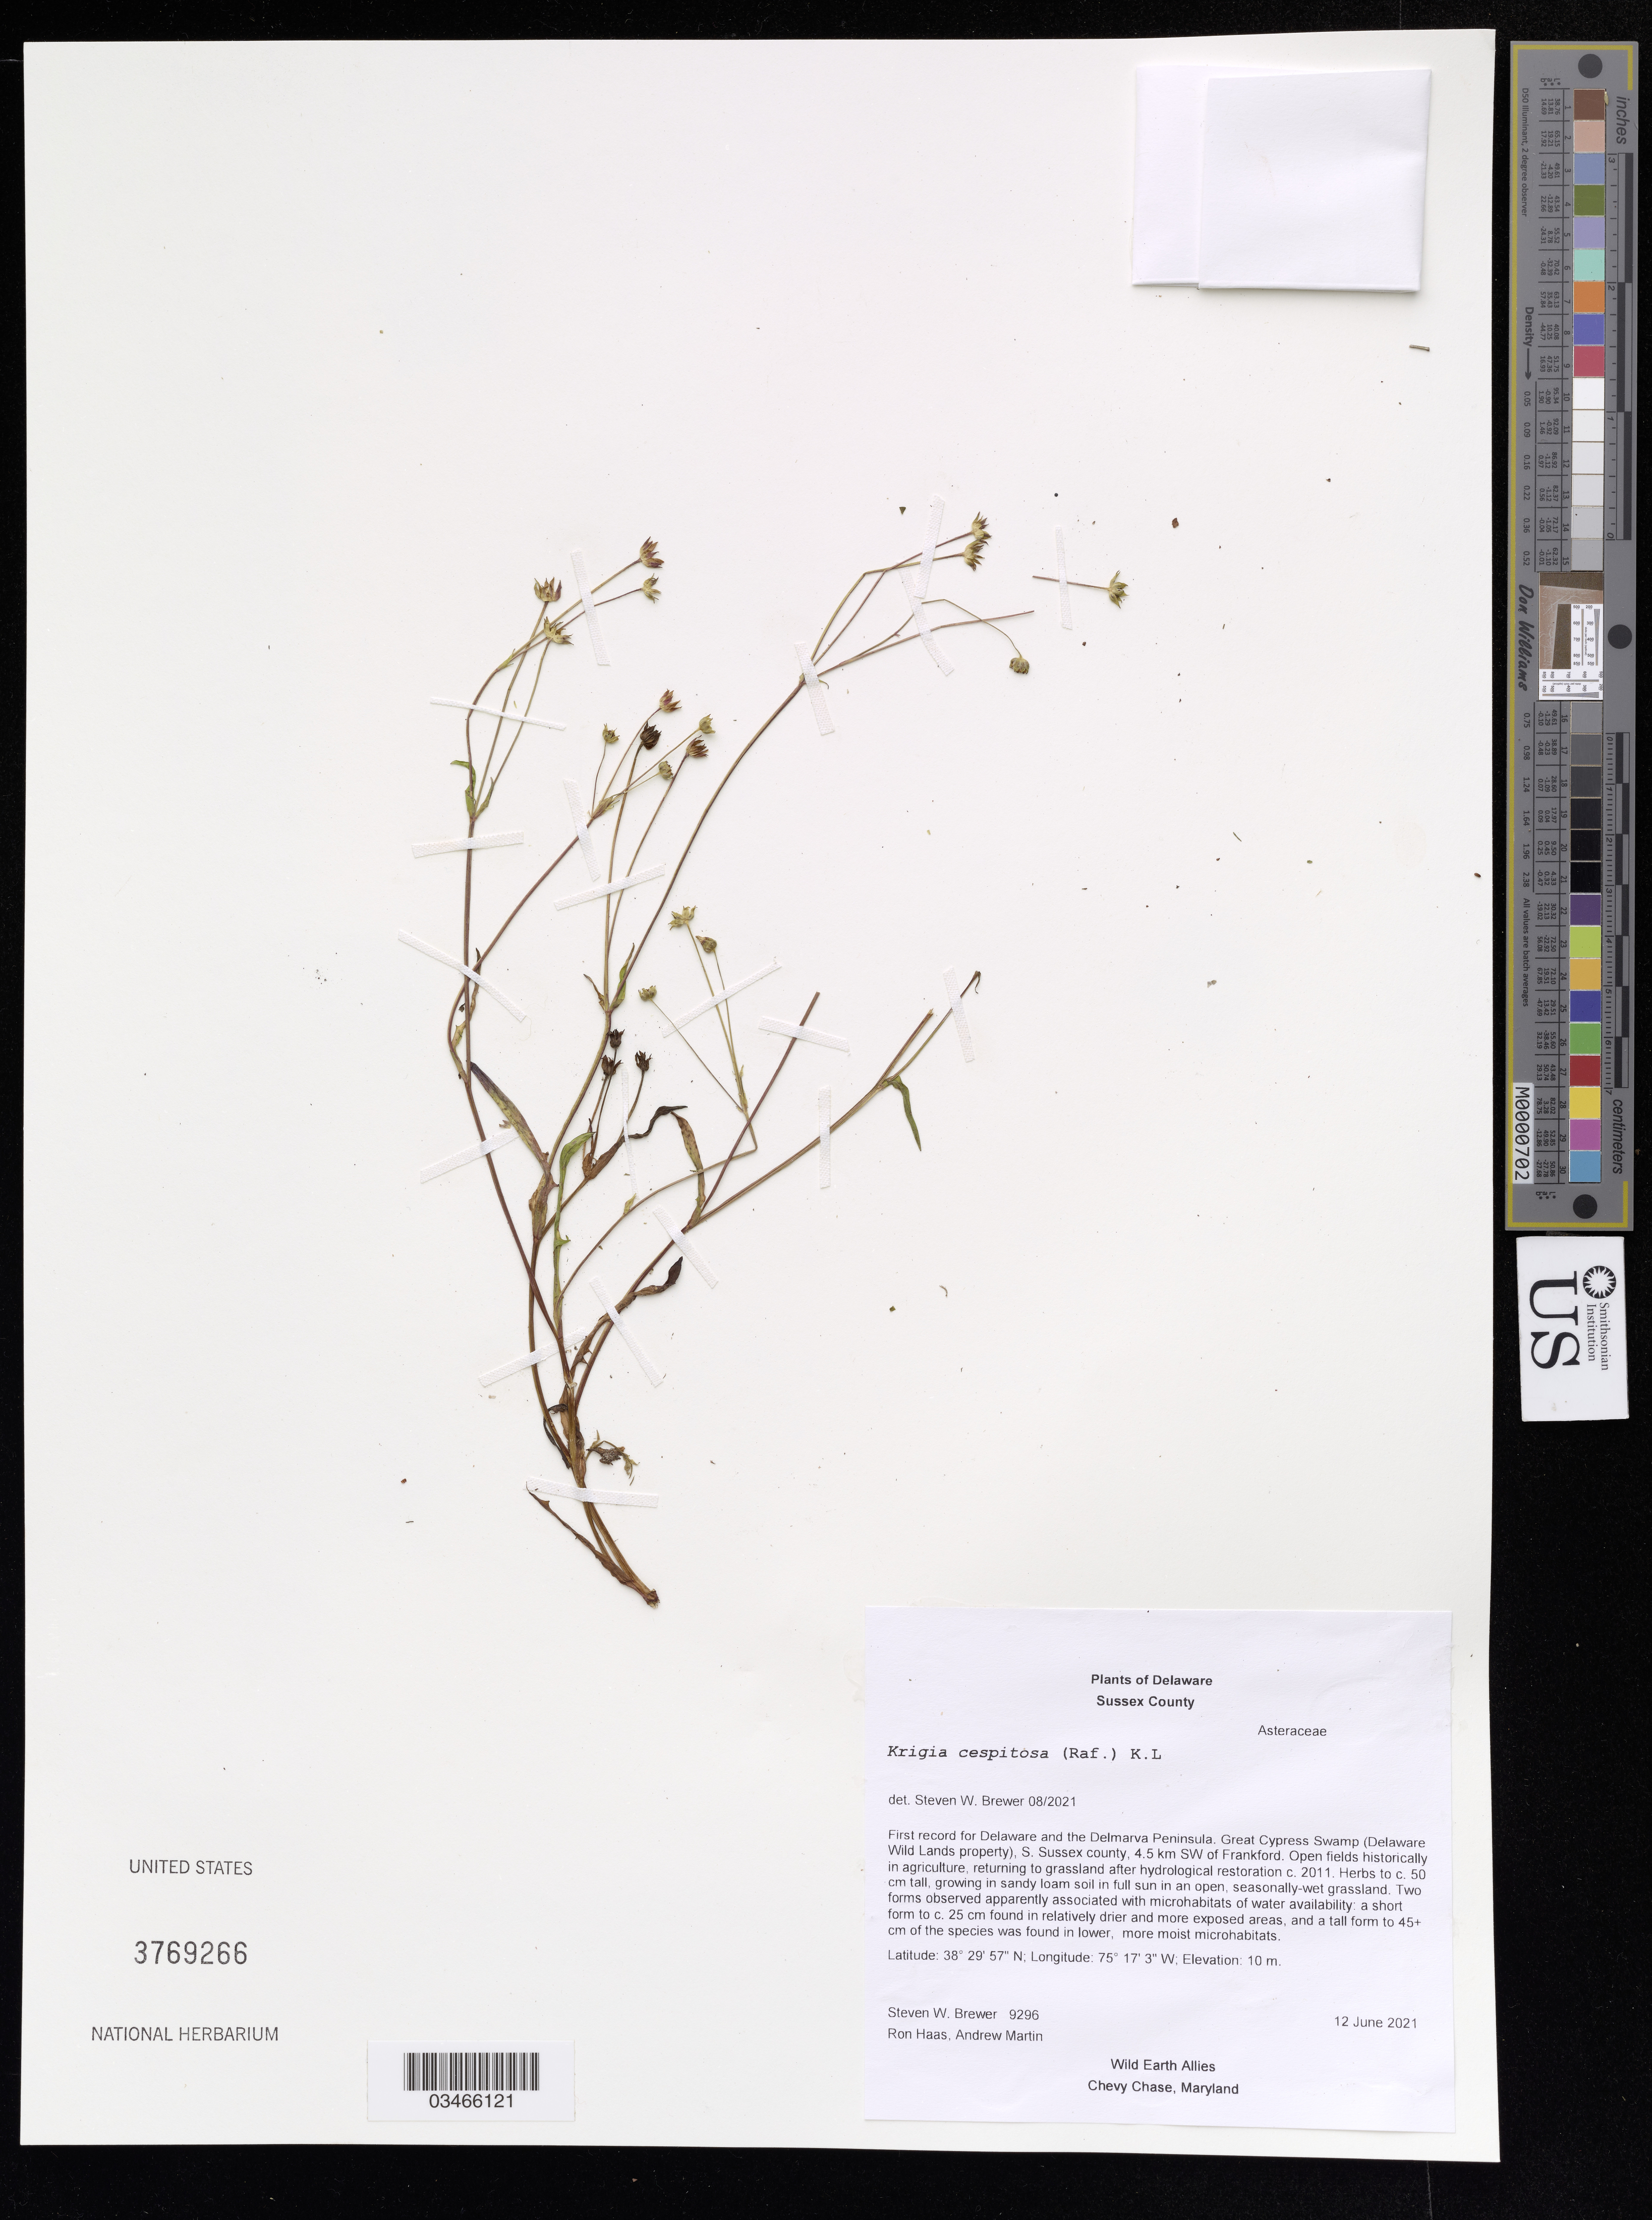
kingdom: Plantae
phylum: Tracheophyta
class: Magnoliopsida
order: Asterales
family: Asteraceae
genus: Krigia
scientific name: Krigia cespitosa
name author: (Raf.) K.L. Chambers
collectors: S. W. Brewer, R. Haas & A. Martin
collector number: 9296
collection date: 2021-06-12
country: United States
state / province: Delaware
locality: Sussex County. First record for Delaware and the Delmarva Peninsula. Great Cypress Swamp (Delaware Wild Lands property), S. Sussex county, 4.5 km SW of Frankford.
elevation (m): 10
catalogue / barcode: US 3769266